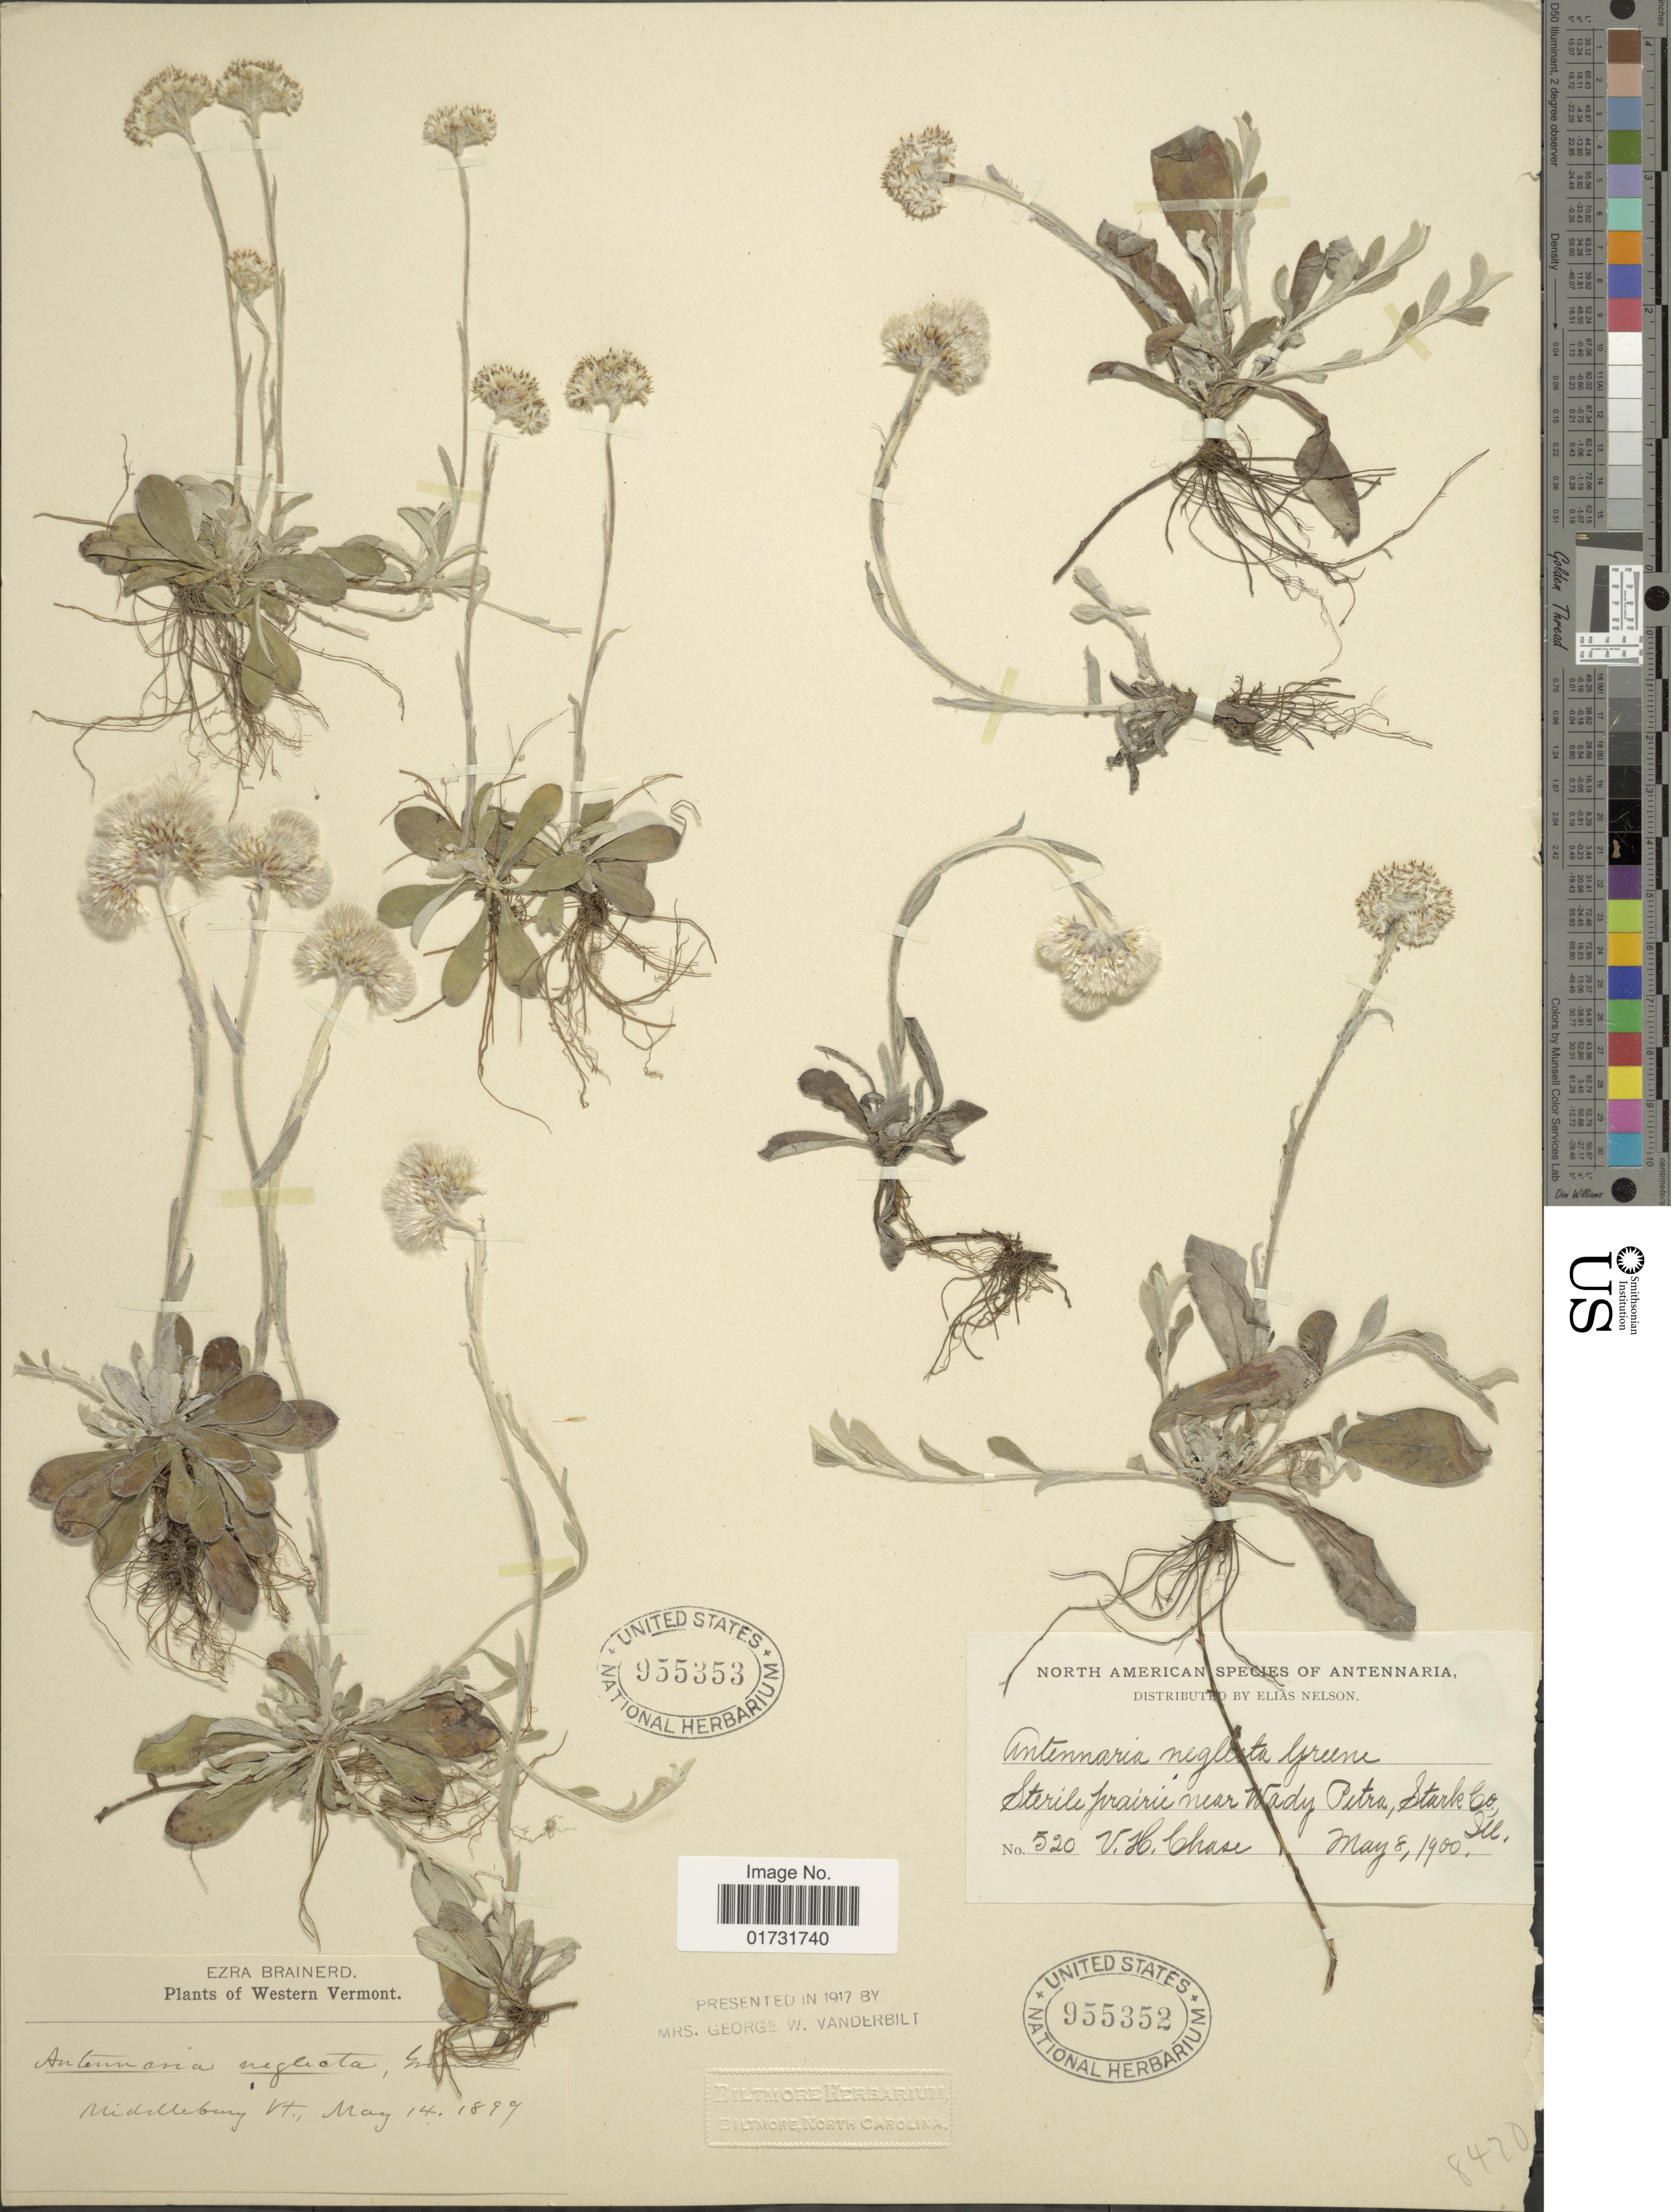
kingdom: Plantae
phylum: Tracheophyta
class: Magnoliopsida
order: Asterales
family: Asteraceae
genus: Antennaria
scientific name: Antennaria neglecta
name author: Greene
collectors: E. Brainerd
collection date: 1899-05-14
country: United States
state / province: Vermont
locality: Western Vermont. Middleburry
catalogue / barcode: US 955353-2